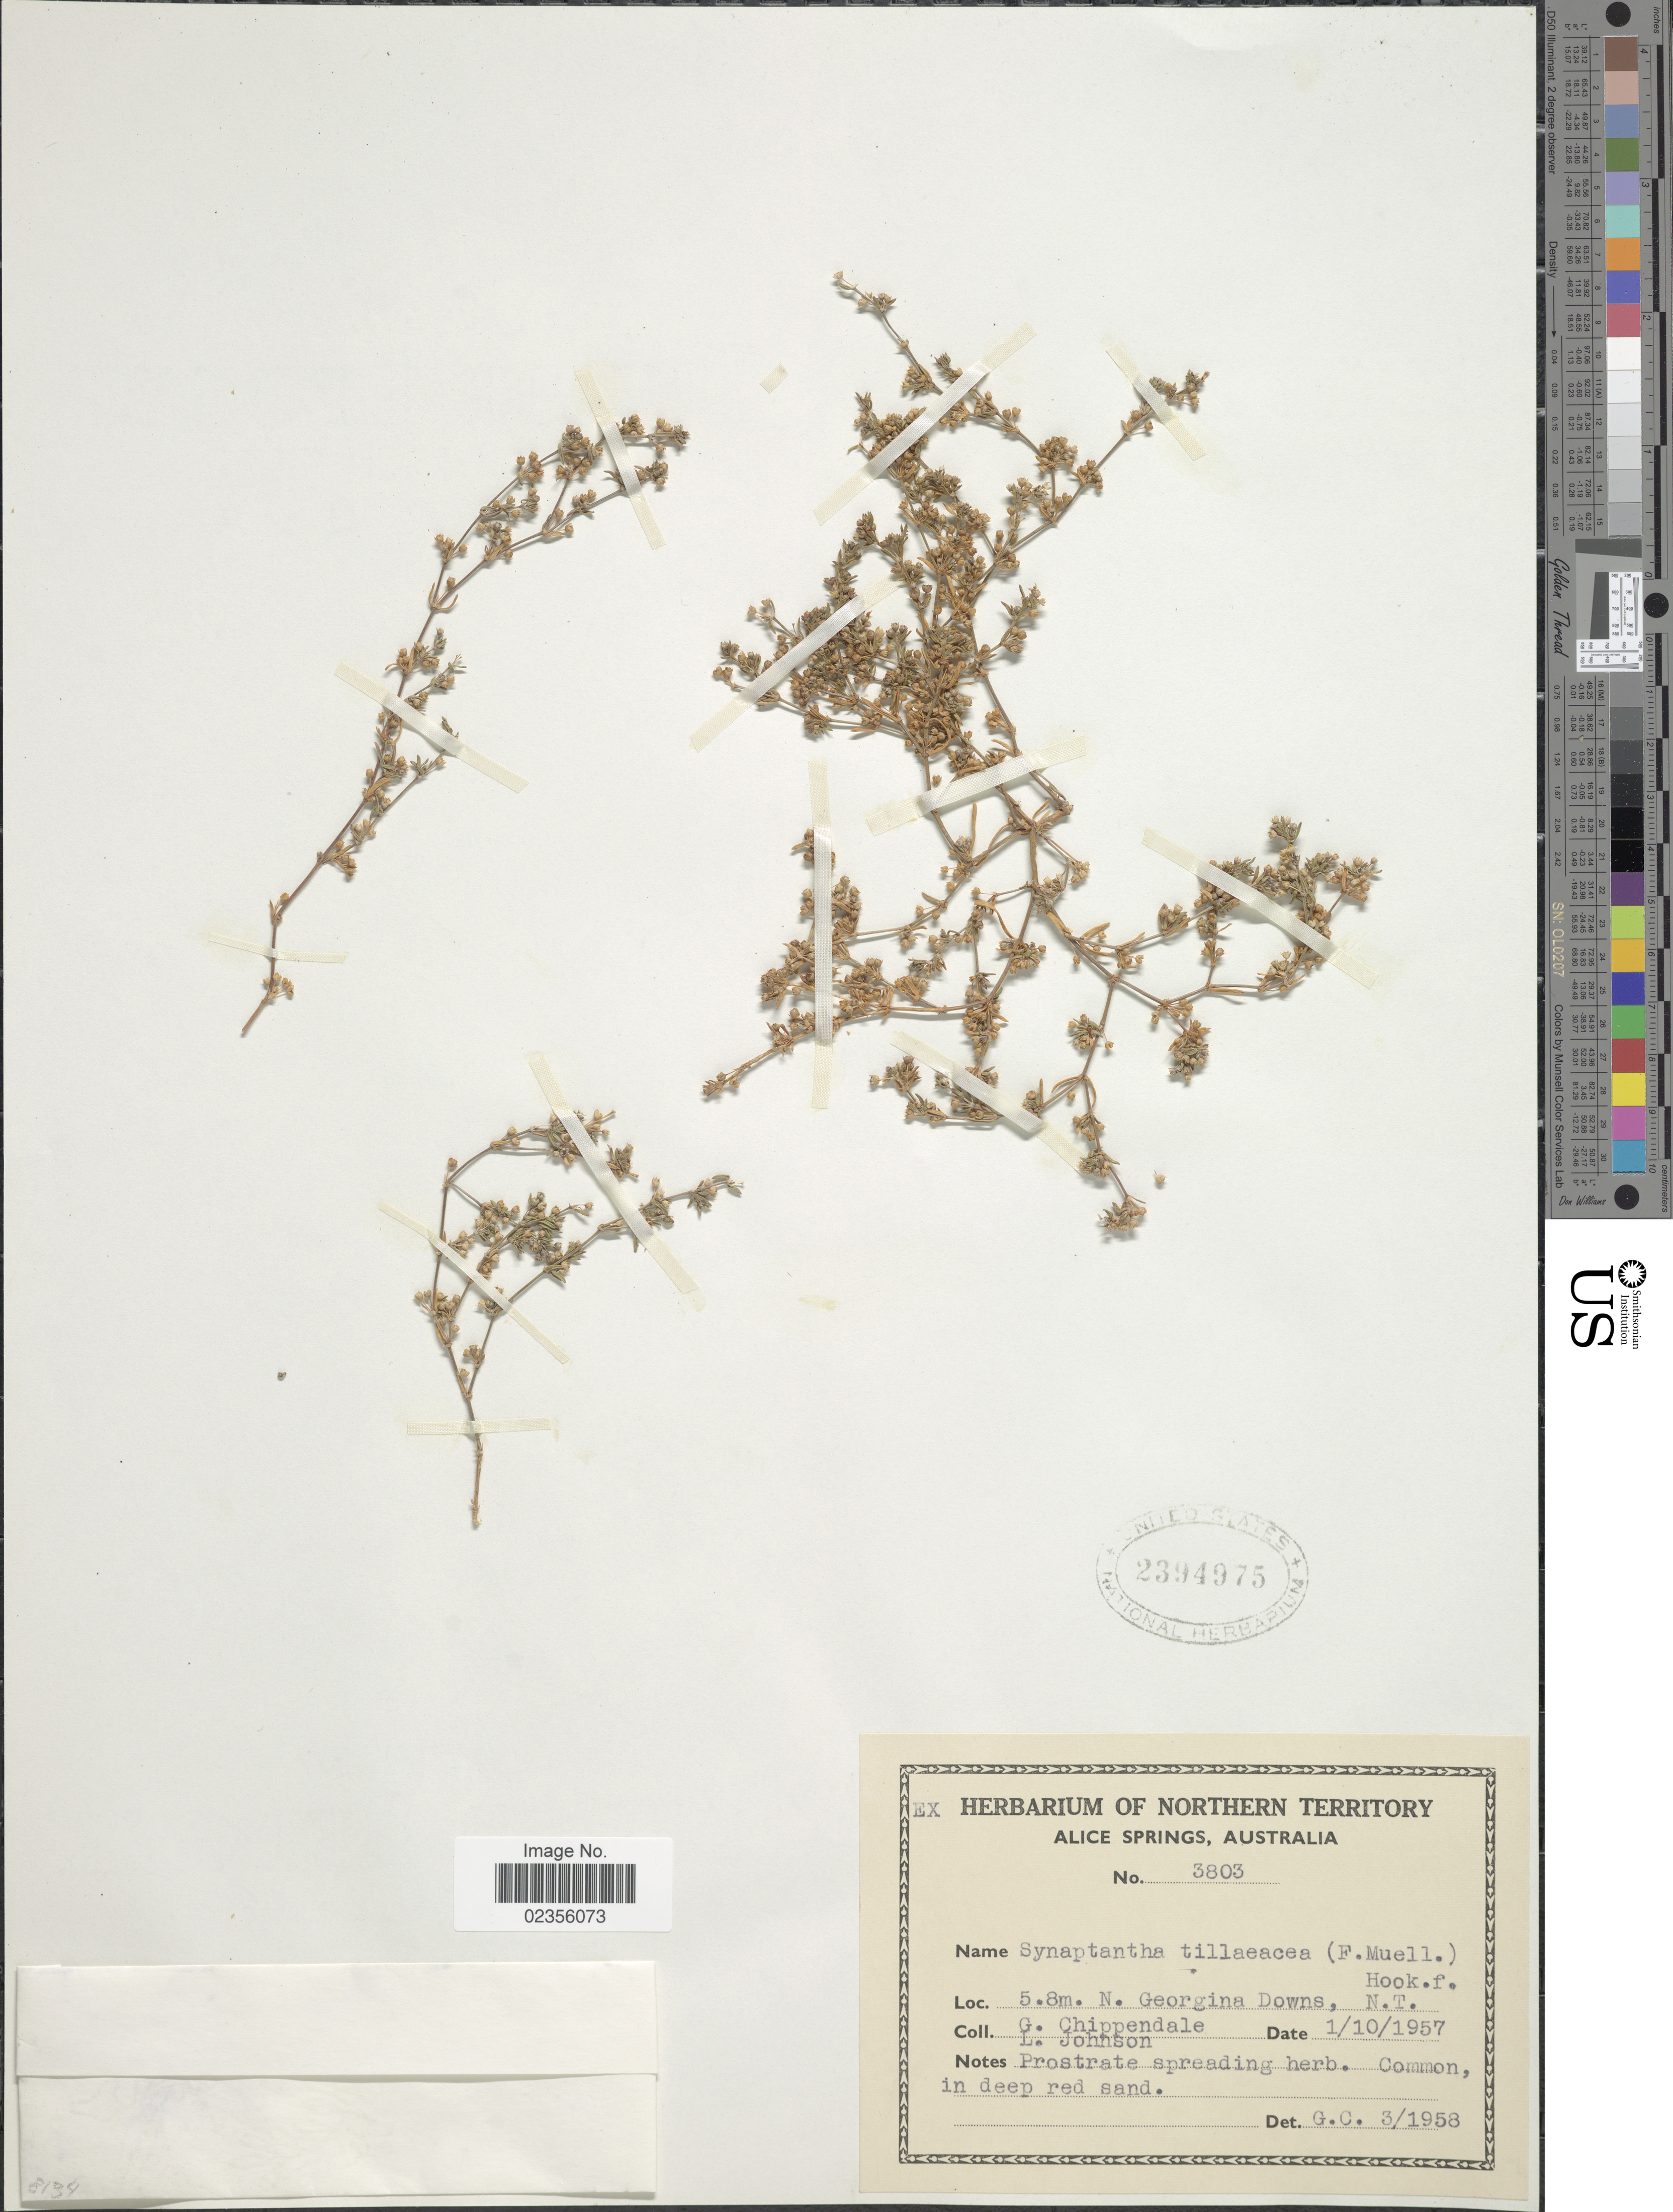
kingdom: Plantae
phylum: Tracheophyta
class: Magnoliopsida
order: Gentianales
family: Rubiaceae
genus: Synaptantha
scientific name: Synaptantha tillaeacea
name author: (F. Muell.) Hook. f.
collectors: G. Chippendale & L. Johnson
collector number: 3803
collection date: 1957-10-01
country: Australia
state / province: Northern Territory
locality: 5.8m. N. Georgina Downs, N.T.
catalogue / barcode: US 2394975